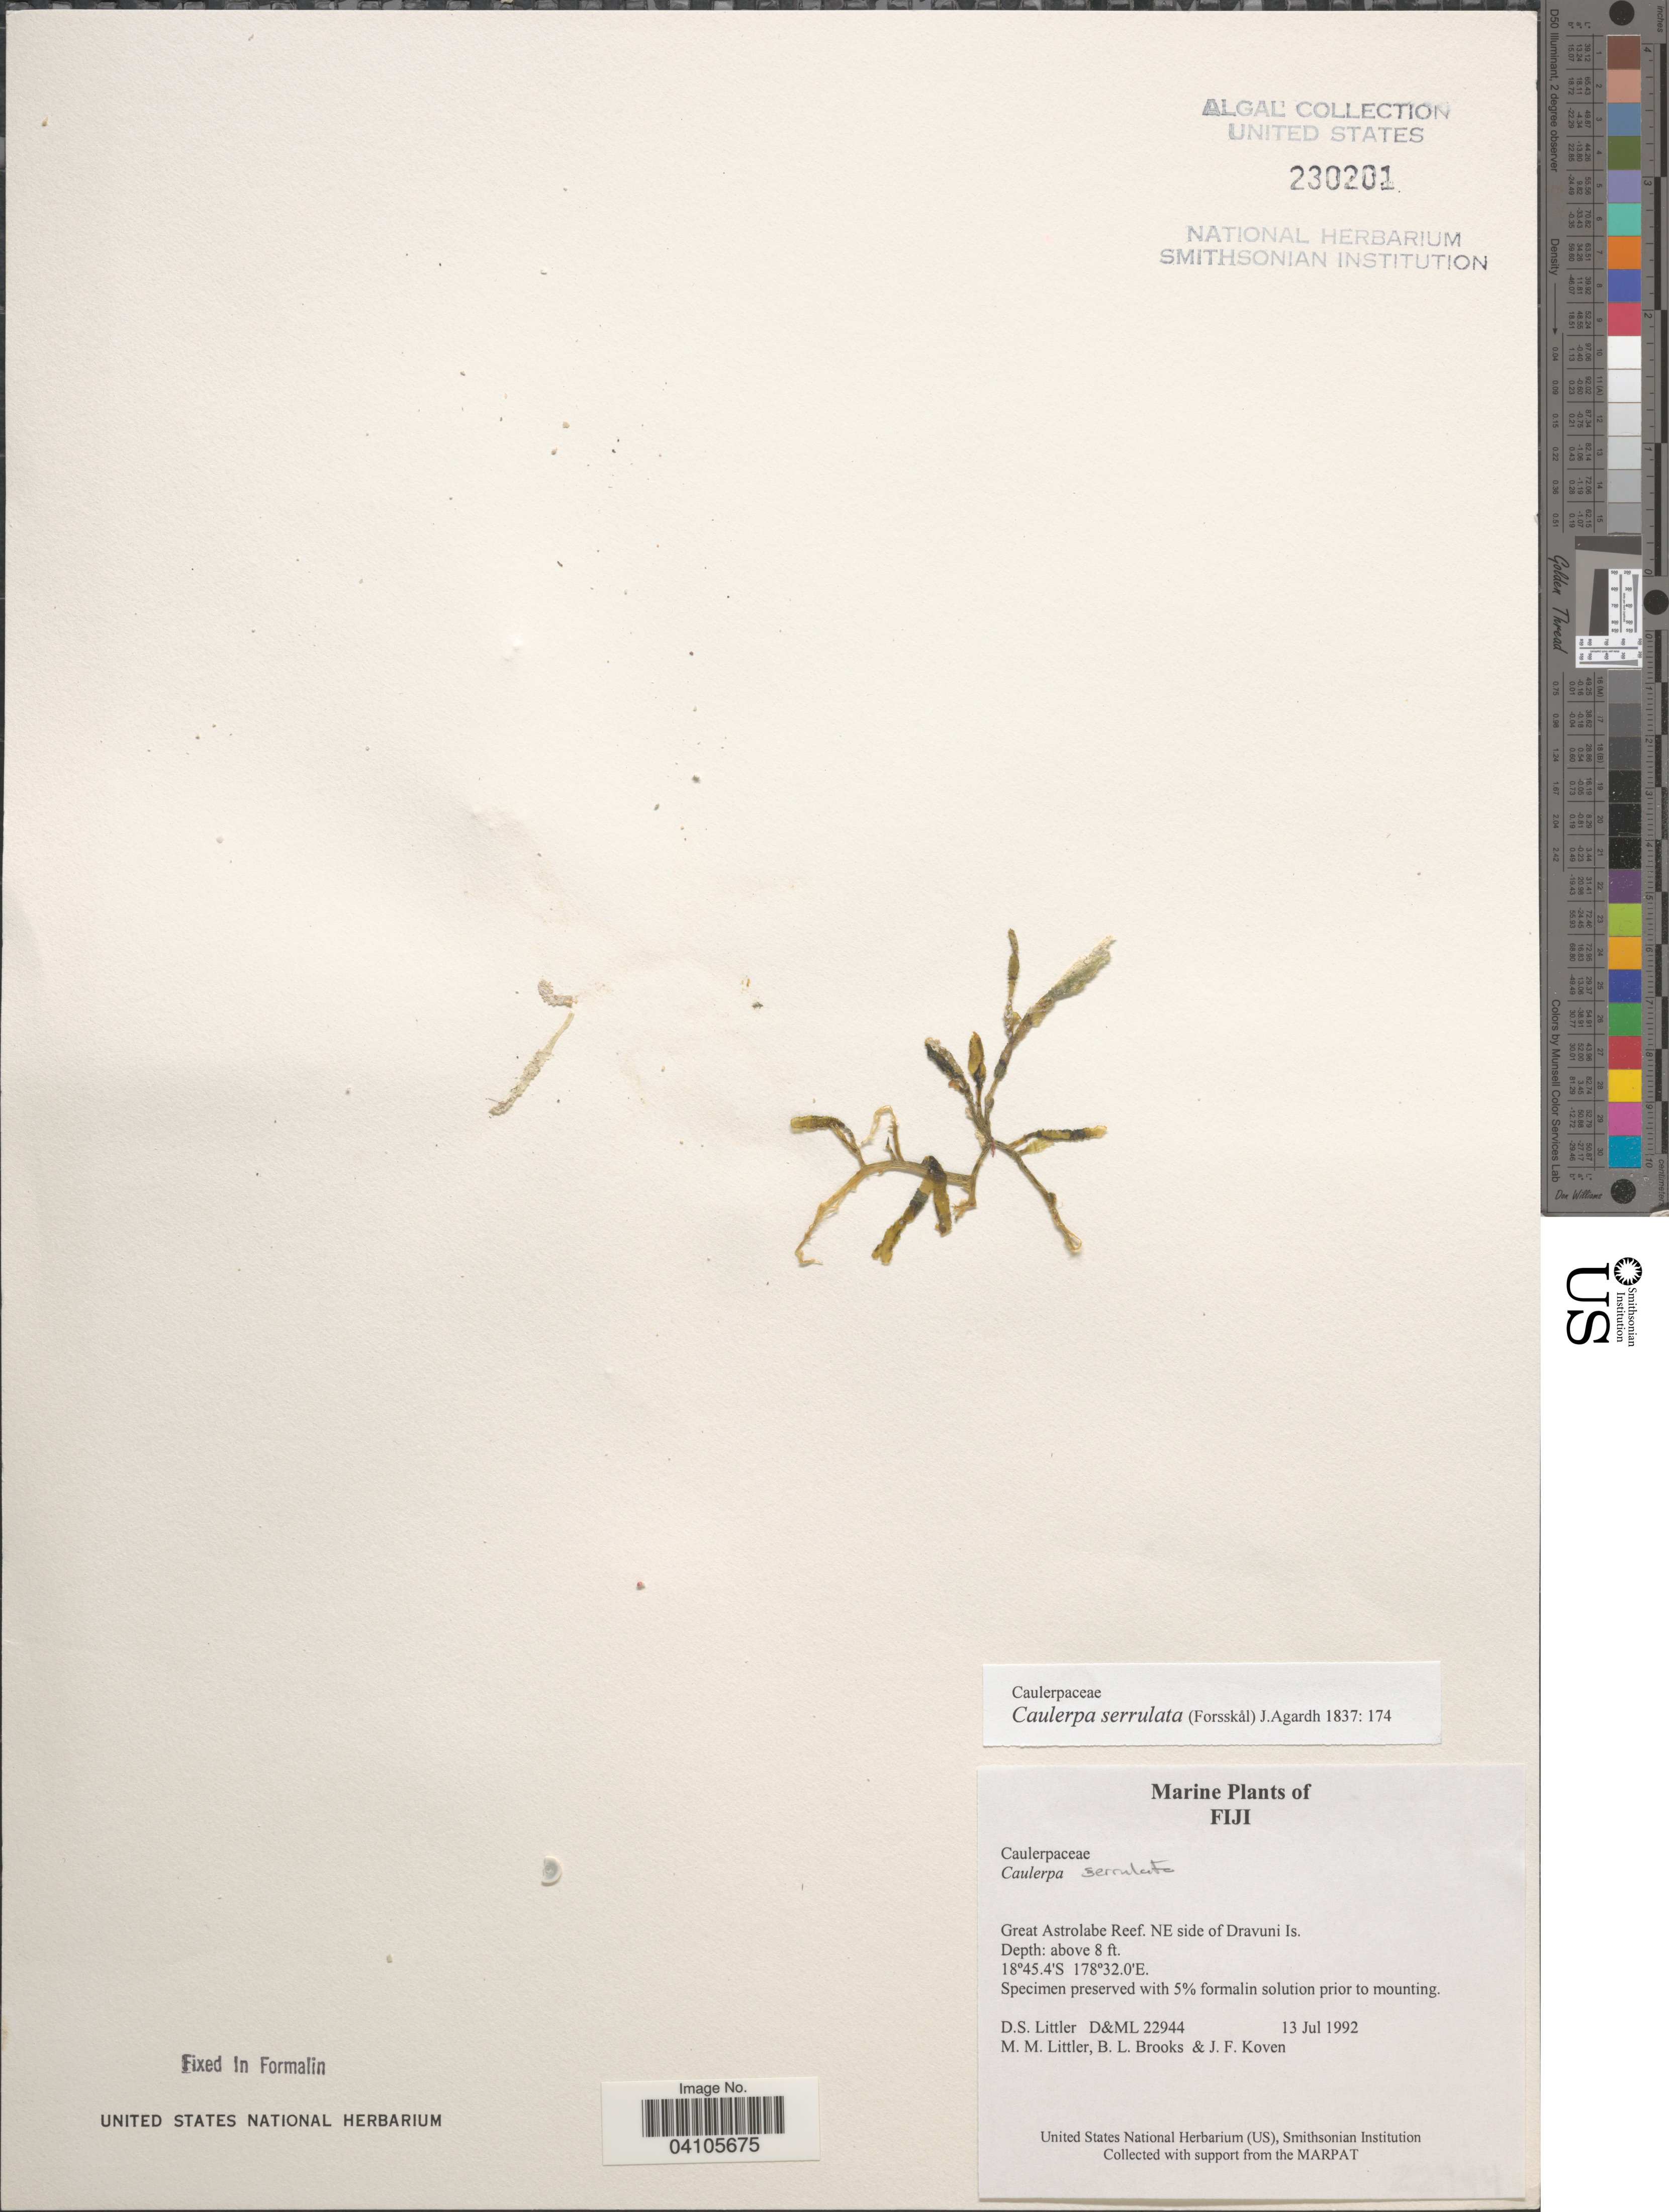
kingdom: Plantae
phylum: Chlorophyta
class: Ulvophyceae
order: Bryopsidales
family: Caulerpaceae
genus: Caulerpa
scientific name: Caulerpa serrulata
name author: (Forssk.) J. Agardh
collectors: D. S. Littler, B. Brooks & J. Koven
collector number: D&ML 22944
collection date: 1992-07-13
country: Fiji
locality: Great Astrolabe Reef. NE side of Dravuni Is.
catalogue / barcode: US 230201